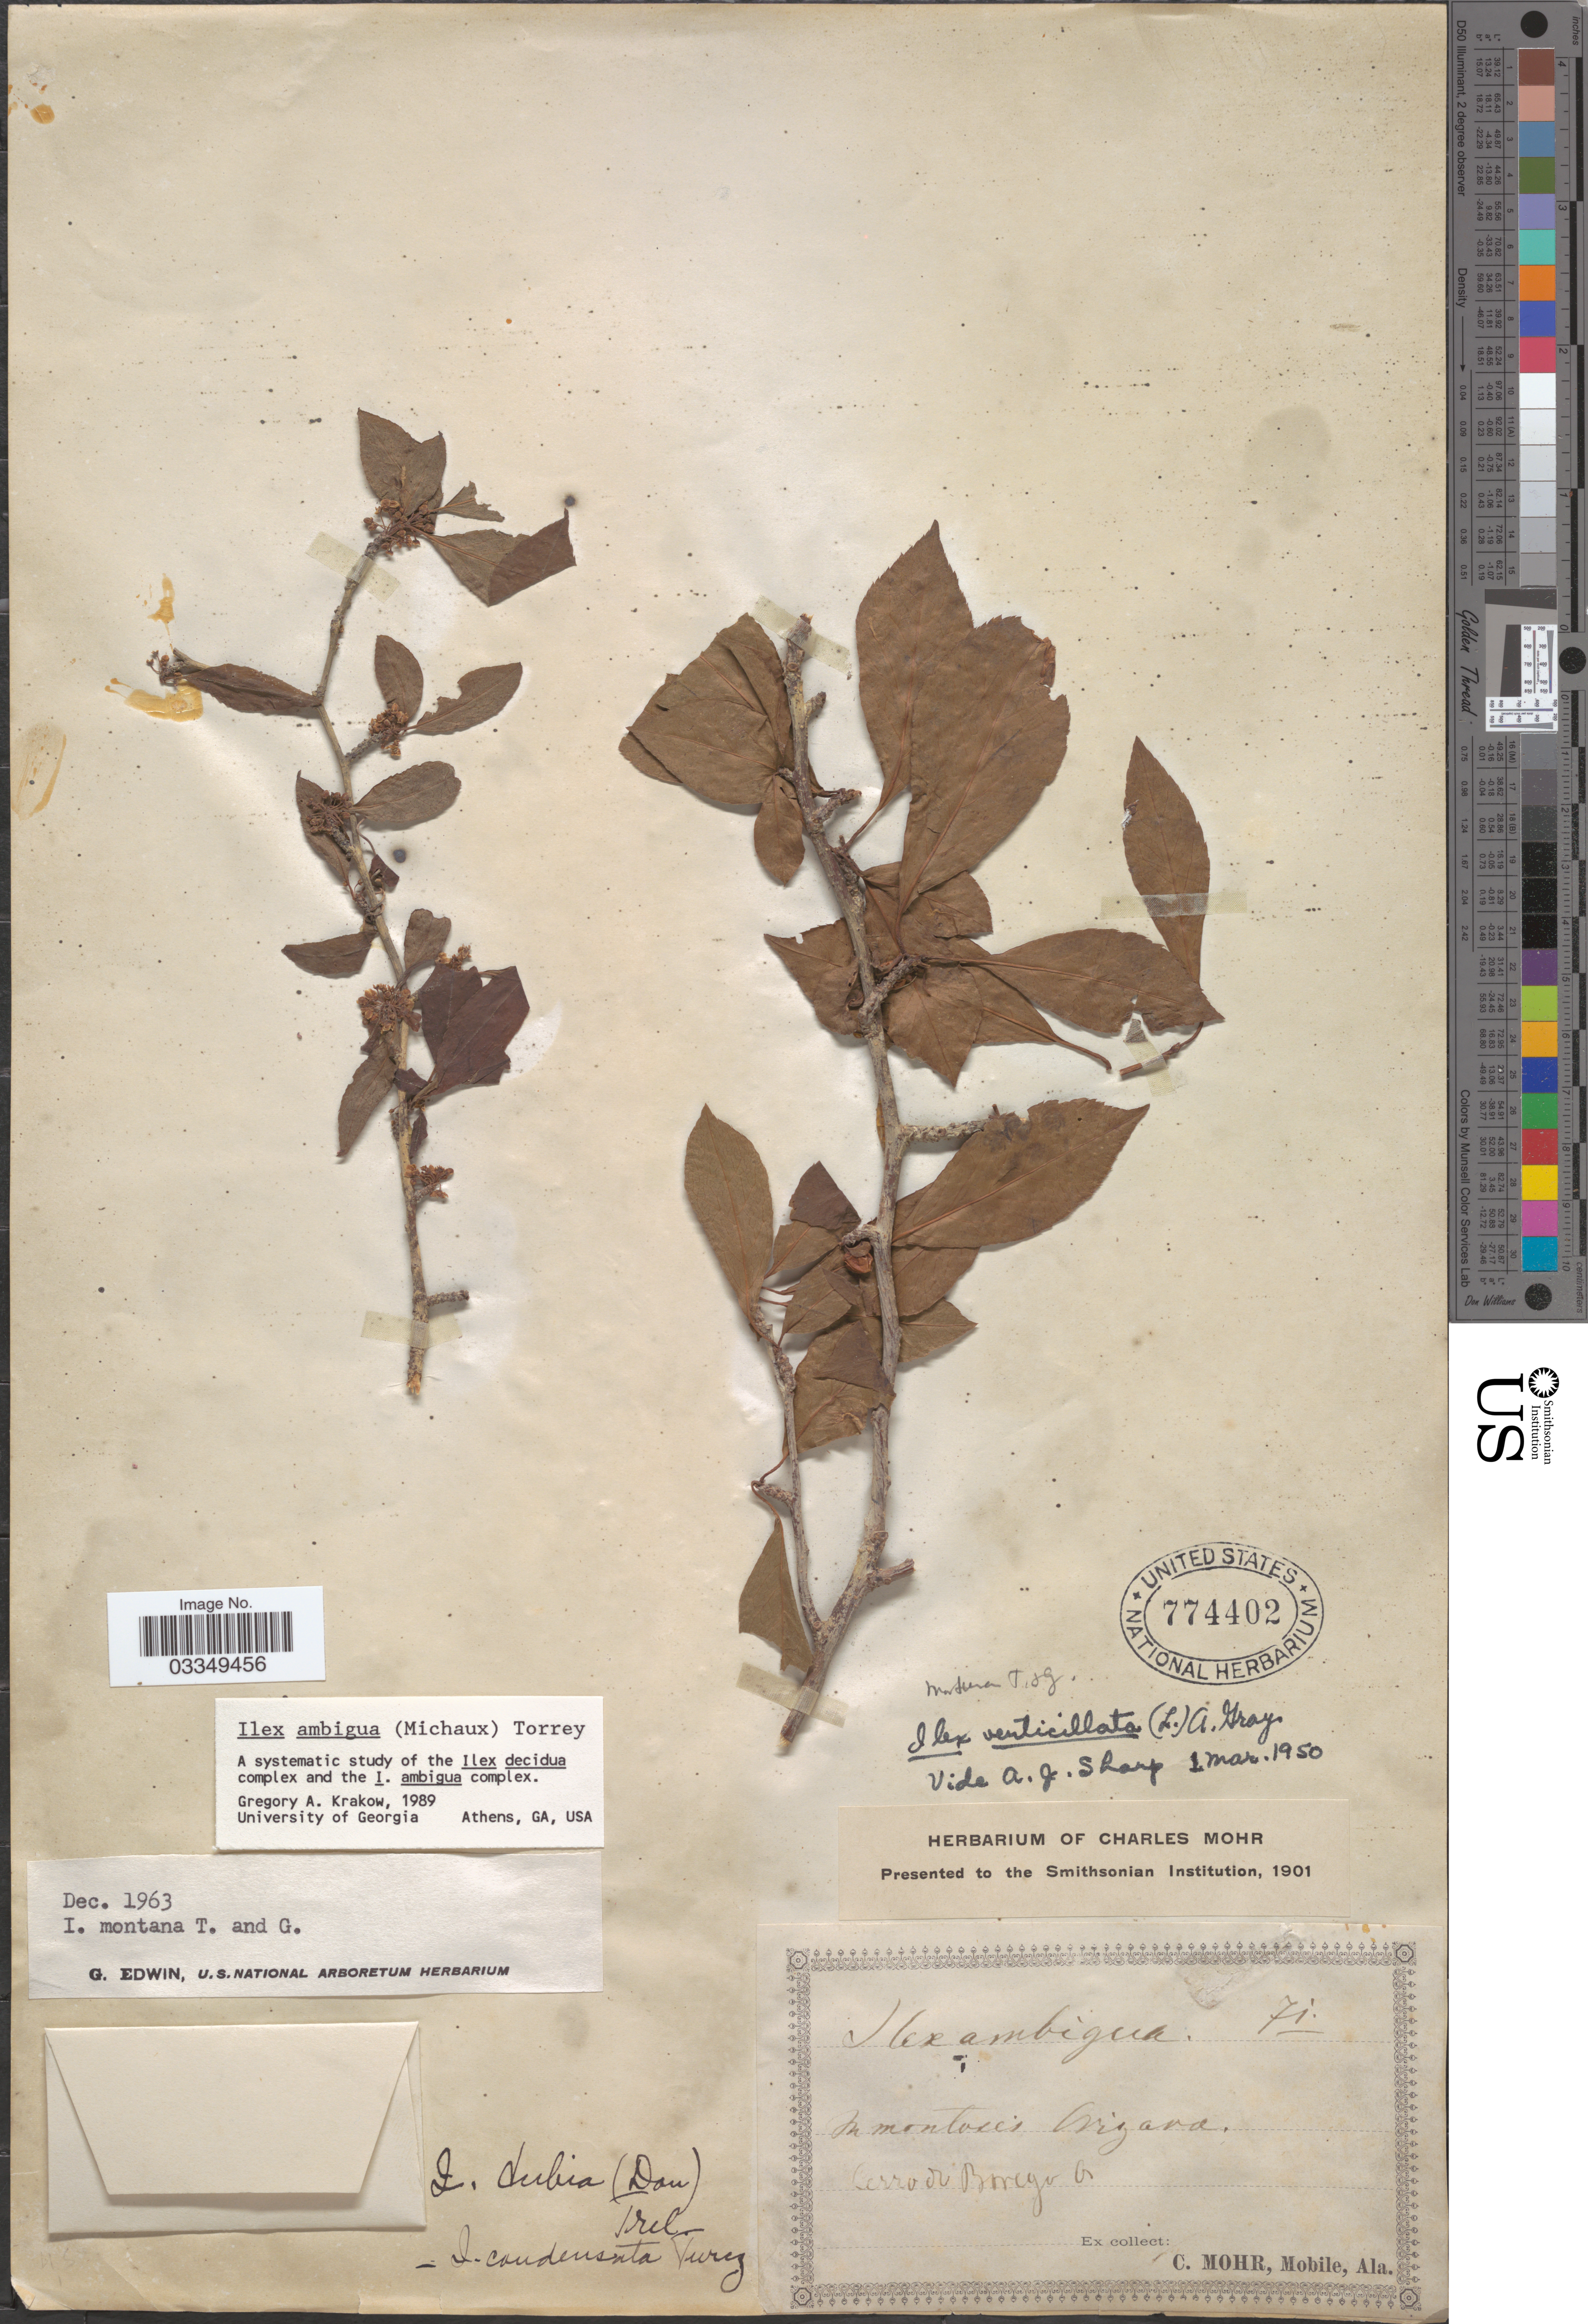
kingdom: Plantae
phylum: Tracheophyta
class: Magnoliopsida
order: Aquifoliales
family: Aquifoliaceae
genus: Ilex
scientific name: Ilex ambigua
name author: Chapm.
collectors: C. T. Mohr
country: Mexico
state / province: Veracruz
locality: Orizava. Cerro del Borrego.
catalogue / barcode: US 774402